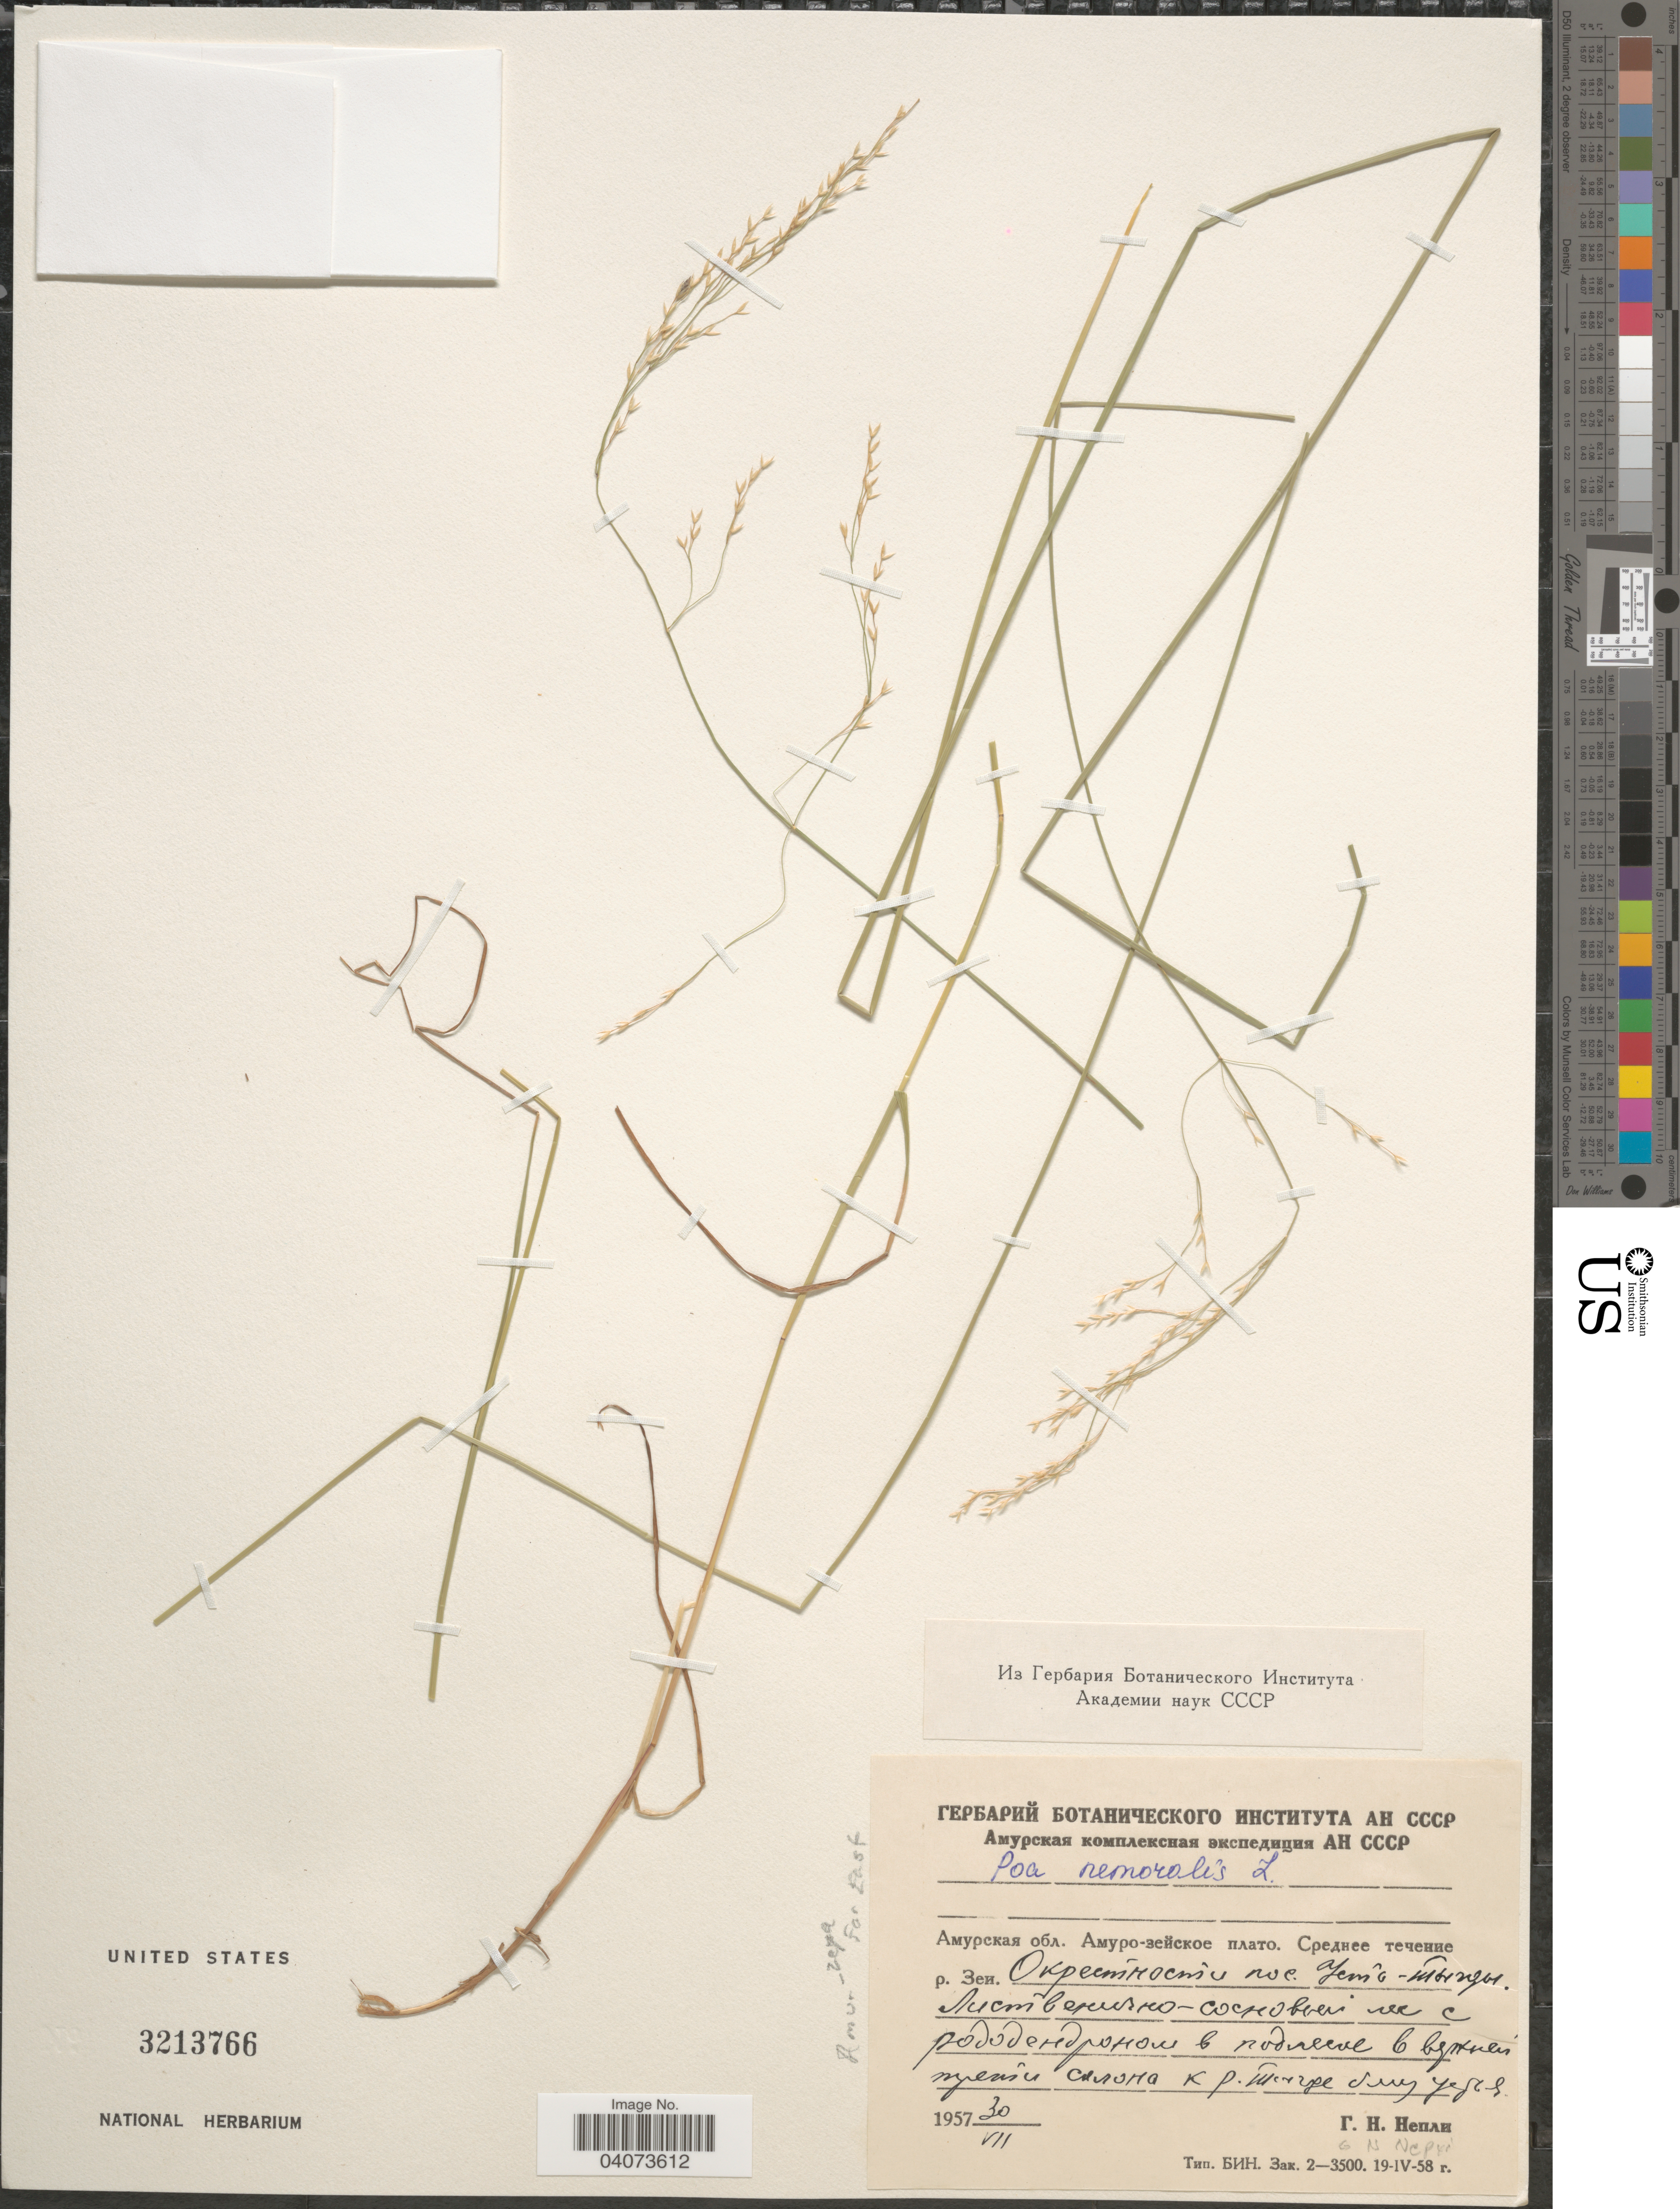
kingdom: Plantae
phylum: Tracheophyta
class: Liliopsida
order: Poales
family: Poaceae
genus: Poa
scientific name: Poa nemoralis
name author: L.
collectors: G. Nepli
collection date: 1957-07-30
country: Russian Federation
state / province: Amur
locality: X. Amur-Zeya For East.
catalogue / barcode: US 3213766